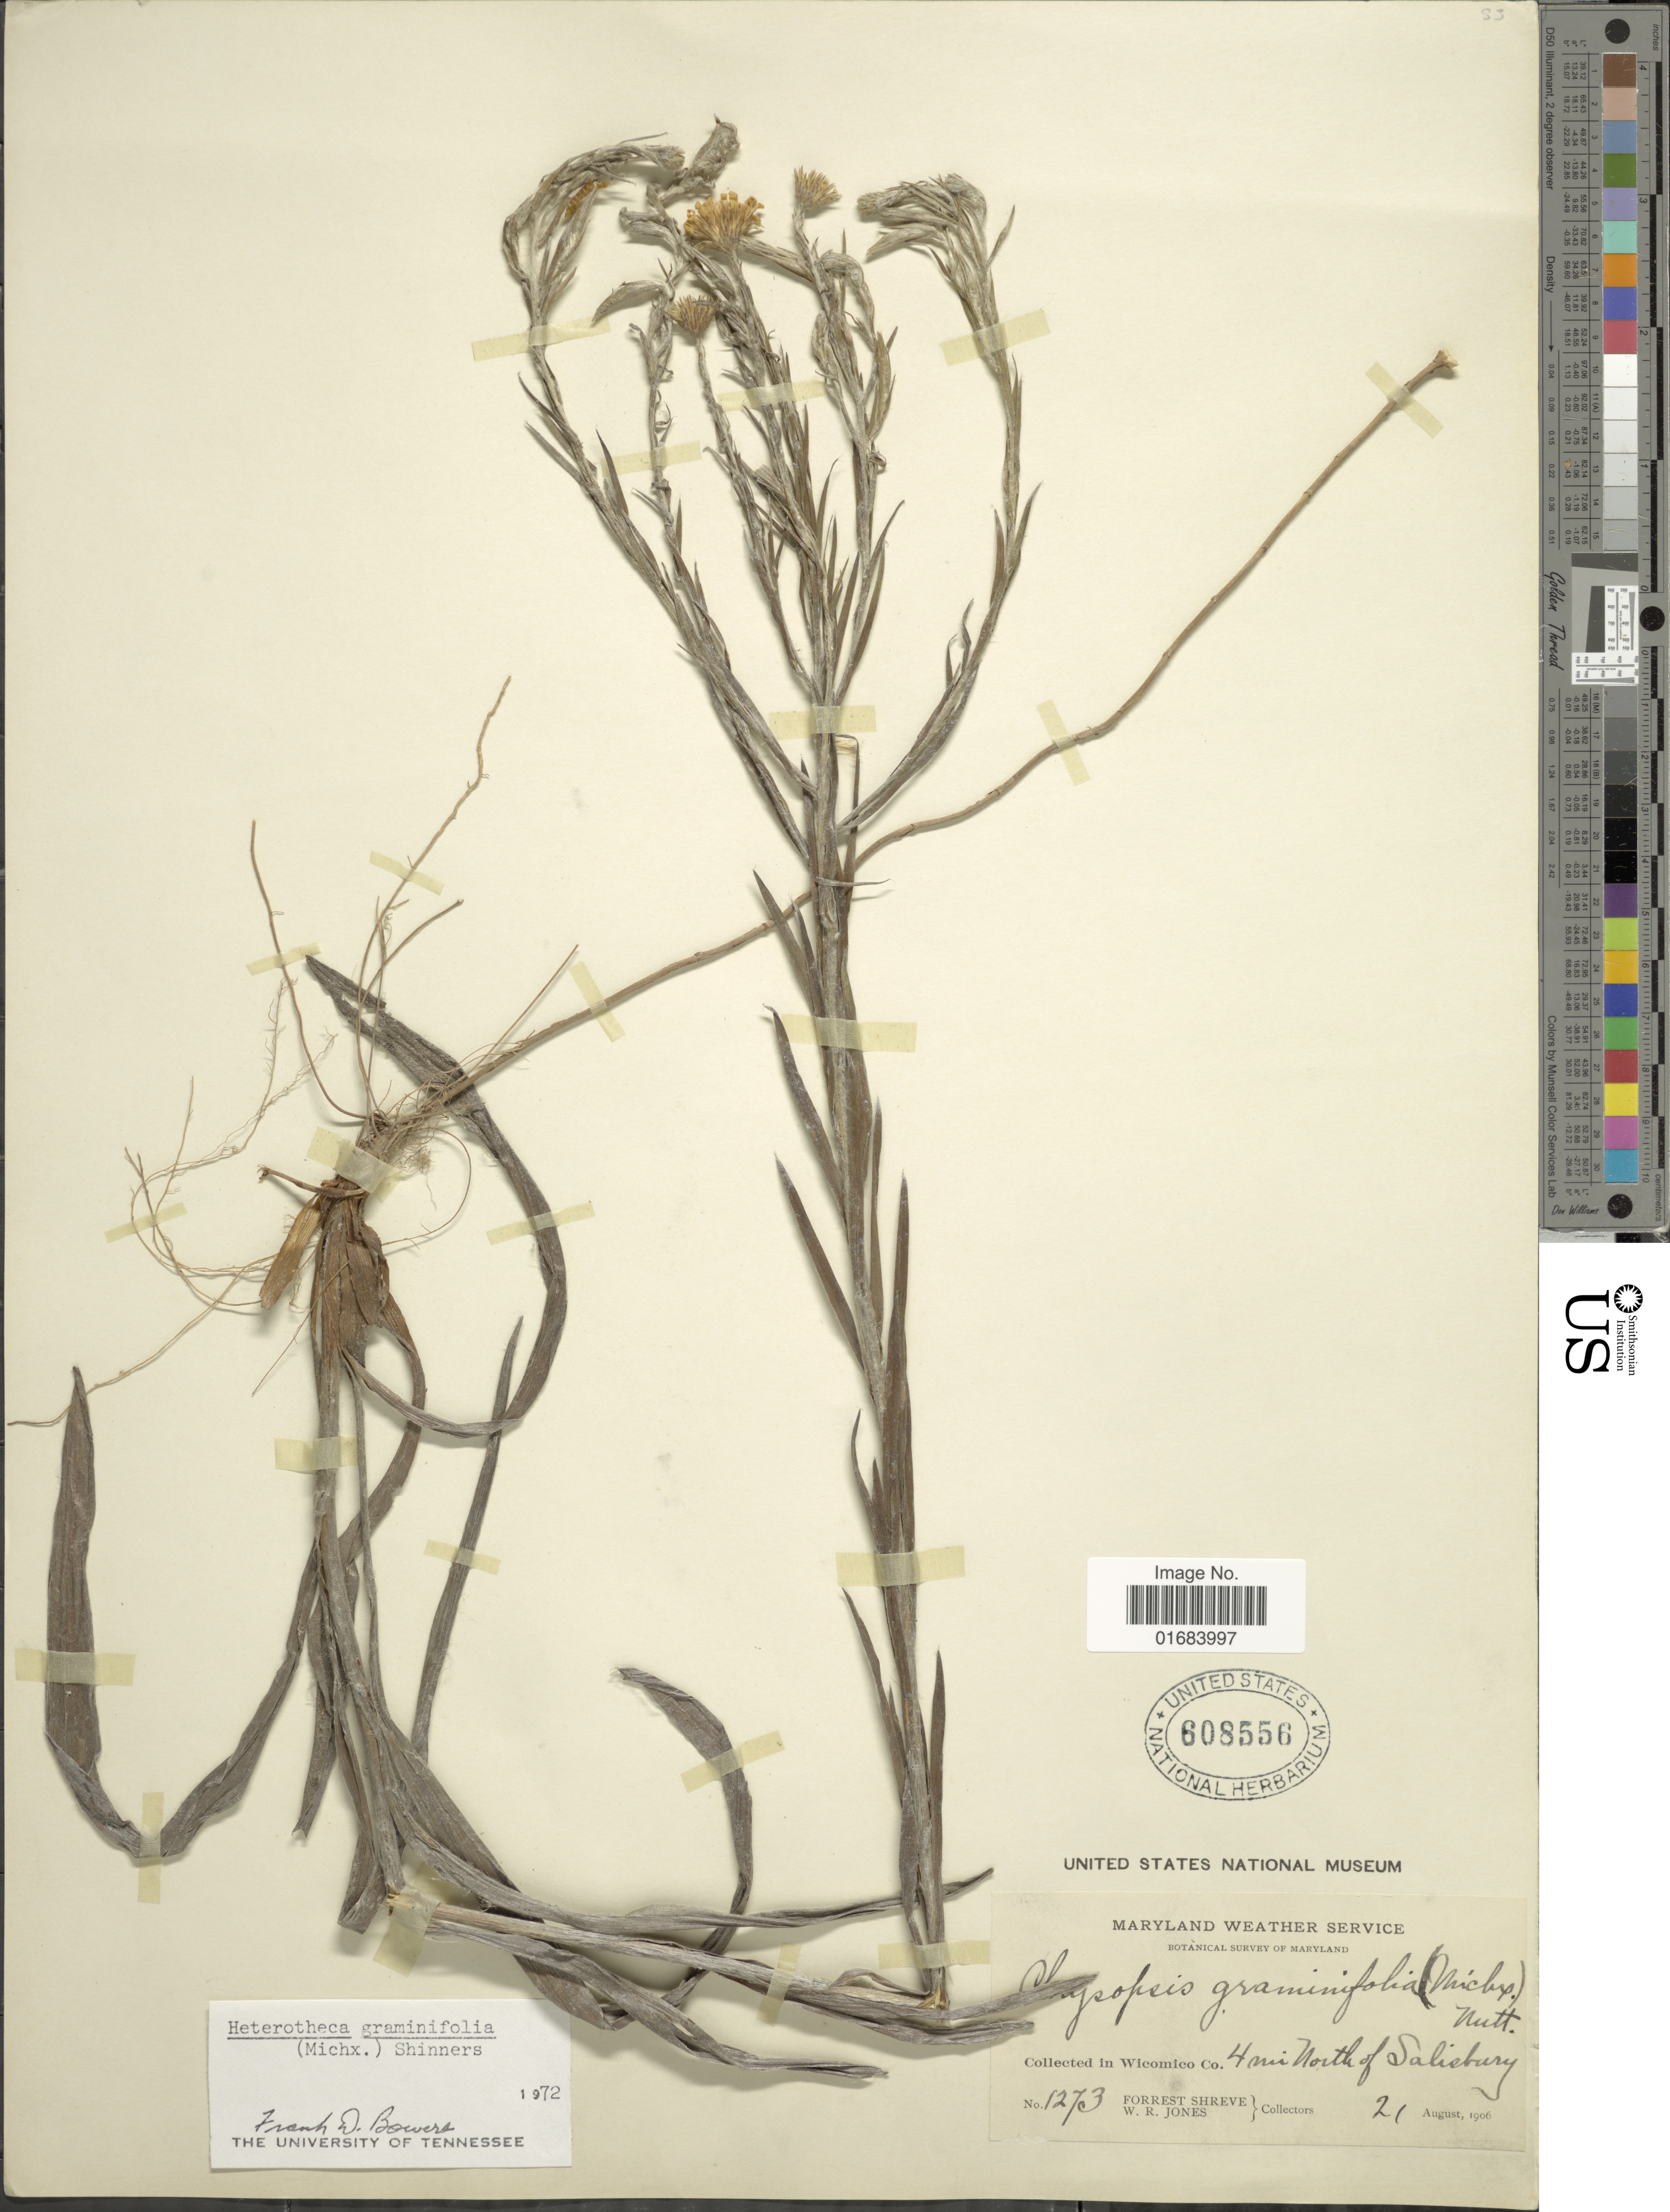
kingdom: Plantae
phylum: Tracheophyta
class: Magnoliopsida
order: Asterales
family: Asteraceae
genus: Pityopsis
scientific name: Pityopsis graminifolia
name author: (Michx.) Nutt.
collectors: F. Shreve & W. R. Jones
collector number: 1273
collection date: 1906-08-21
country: United States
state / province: Maryland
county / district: Wicomico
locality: Wicomico Co., 4 mi North of Salisury.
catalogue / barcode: US 608556